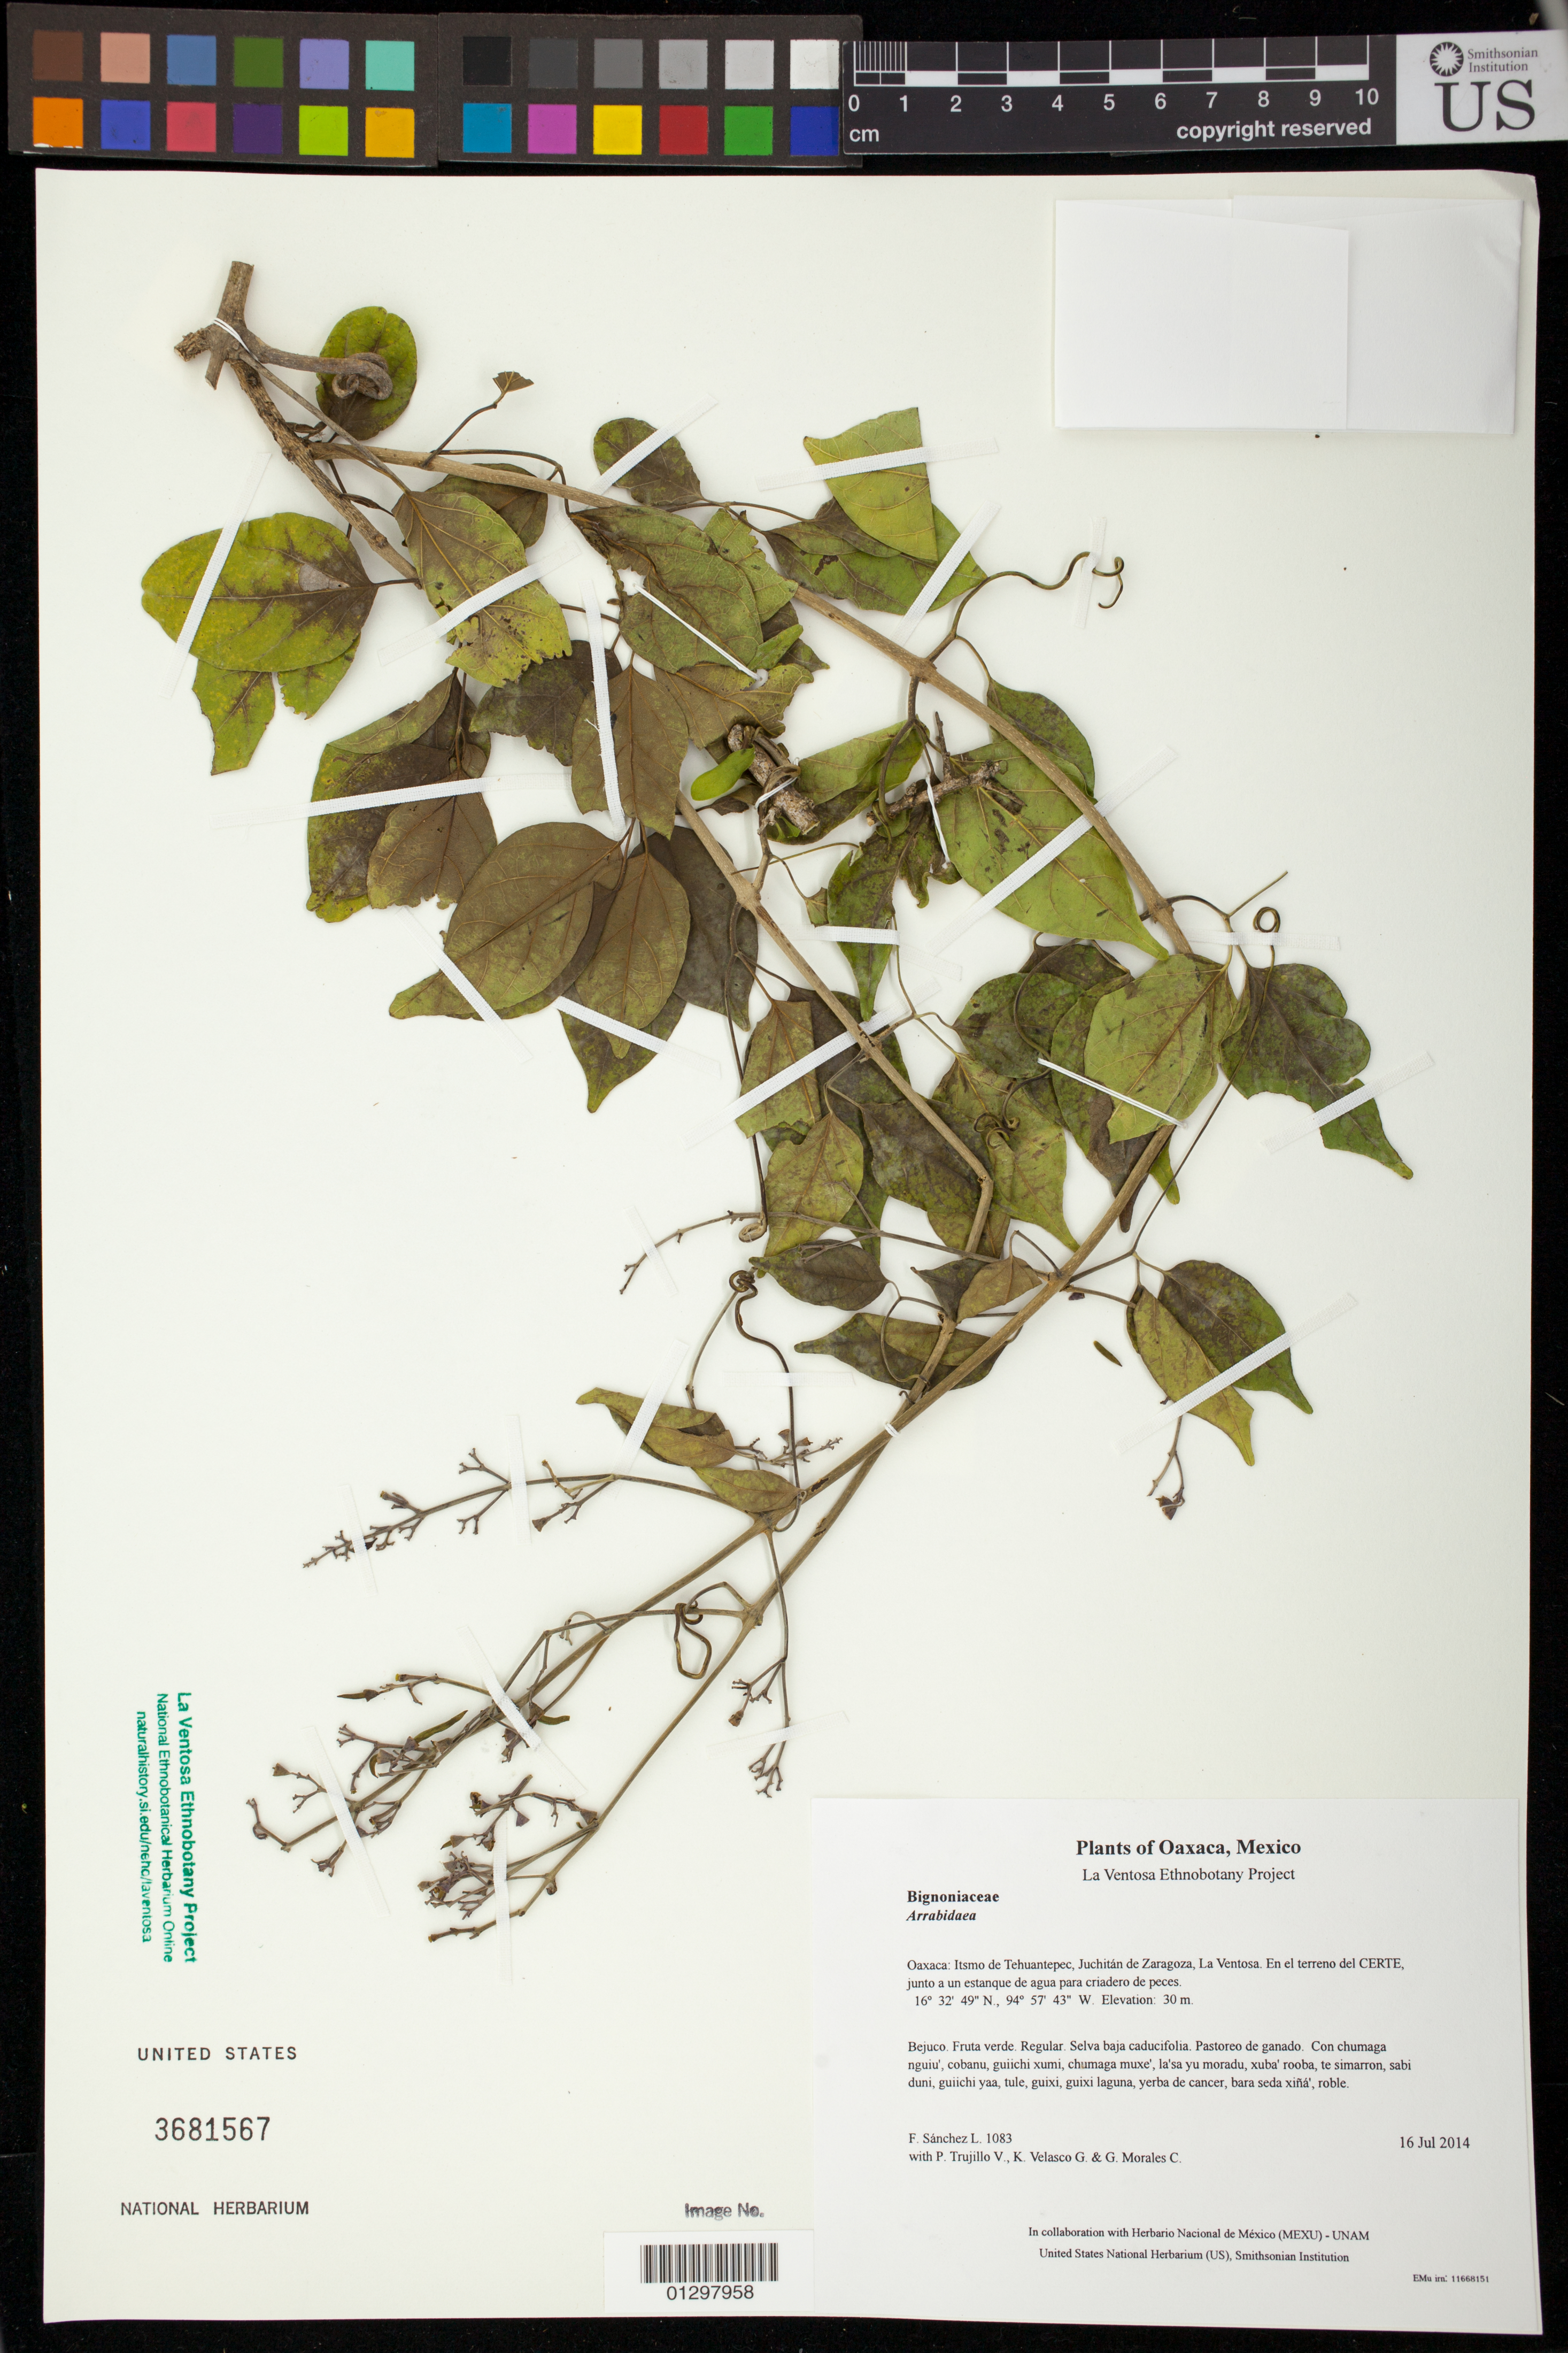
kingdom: Plantae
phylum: Tracheophyta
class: Magnoliopsida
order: Lamiales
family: Bignoniaceae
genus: Fridericia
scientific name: Fridericia floribunda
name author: (Kunth) L.G. Lohmann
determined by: Strong, M. T., (US), Smithsonian Institution - National Museum of Natural History (UNITED STATES)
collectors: F. Sánchez L., P. Trujillo V., K. Velasco G. & G. Morales C.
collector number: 1083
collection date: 2014-07-16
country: Mexico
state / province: Oaxaca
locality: Itsmo de Tehuantepec, Juchitán de Zaragoza, La Ventosa. En el terreno del CERTE, junto a un estanque de agua para criadero de peces.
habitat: Selva baja caducifolia. Pastoreo de ganado.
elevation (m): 30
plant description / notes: MEXU, US; Luba'. Cuaananaxhi naga'. Nuu.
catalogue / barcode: US 3681567